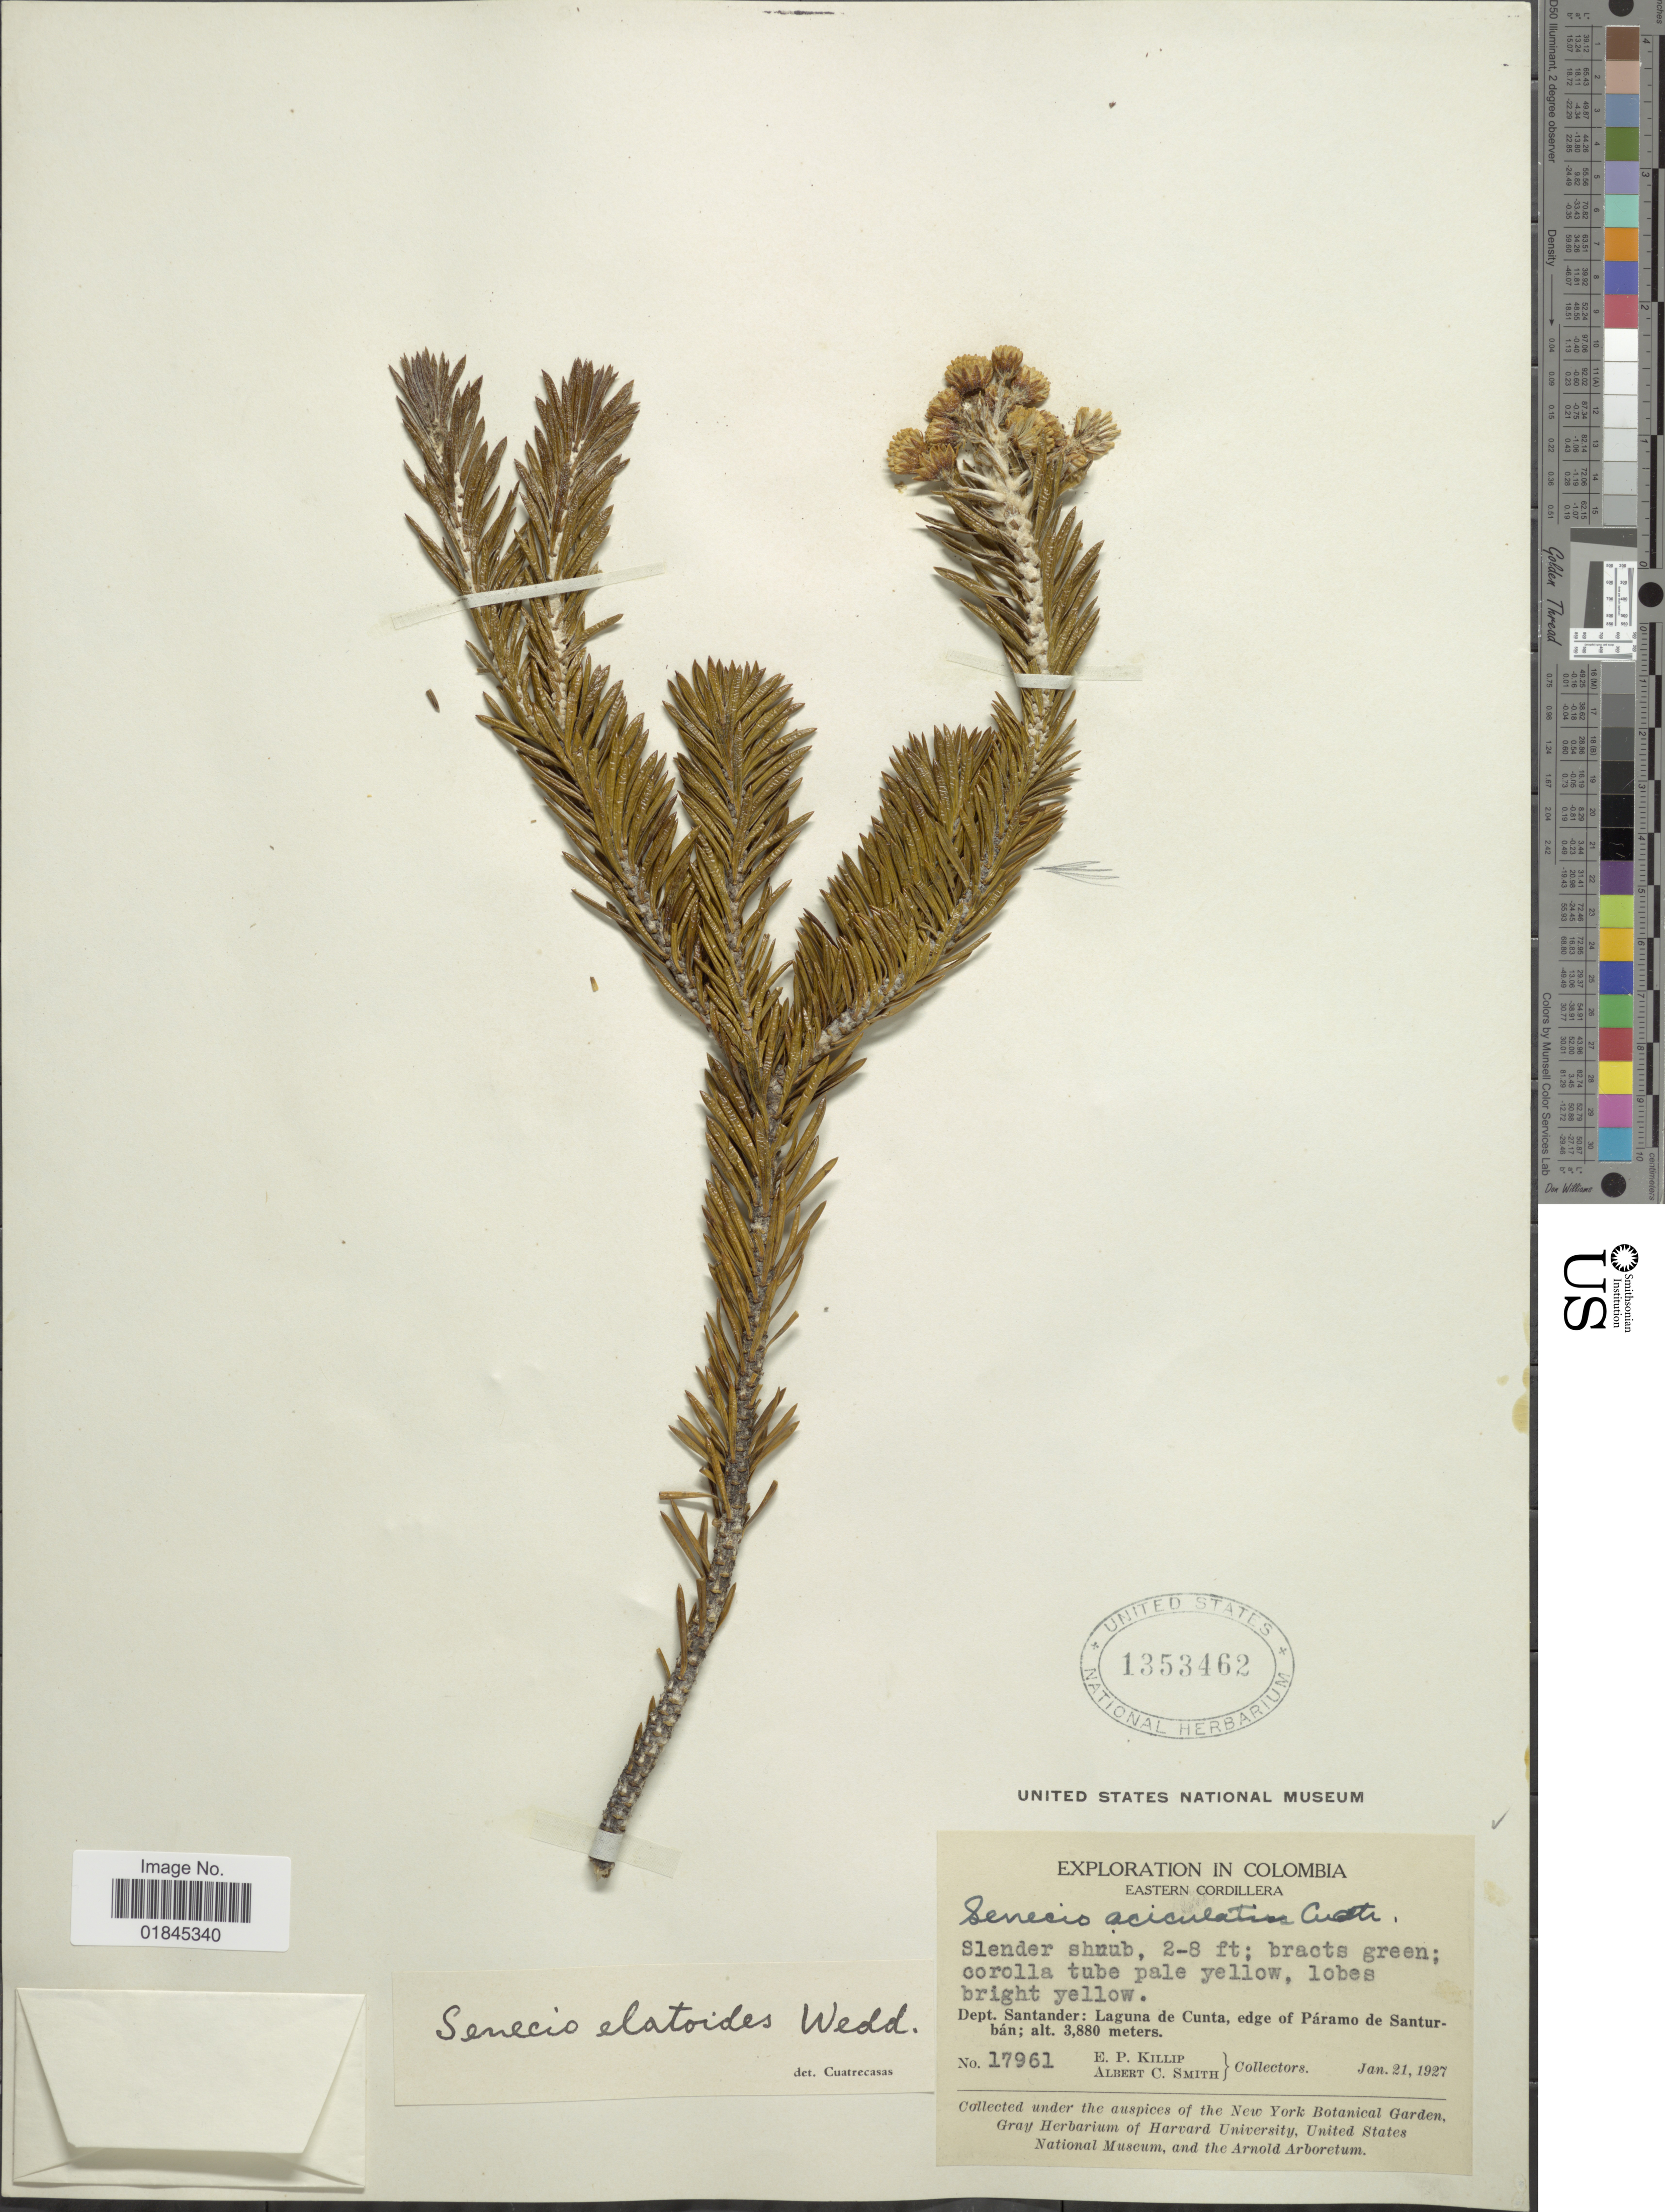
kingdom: Plantae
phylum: Tracheophyta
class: Magnoliopsida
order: Asterales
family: Asteraceae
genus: Pentacalia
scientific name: Pentacalia elatoides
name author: (Wedd.) Cuatrec.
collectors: E. P. Killip & A. C. Smith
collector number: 17961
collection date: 1927-01-21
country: Colombia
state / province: Santander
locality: Eastern Cordillera. Dept. Santander: Laguna de Cunta, edge of Pátamo de Santurbán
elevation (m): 3880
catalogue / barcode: US 1353462